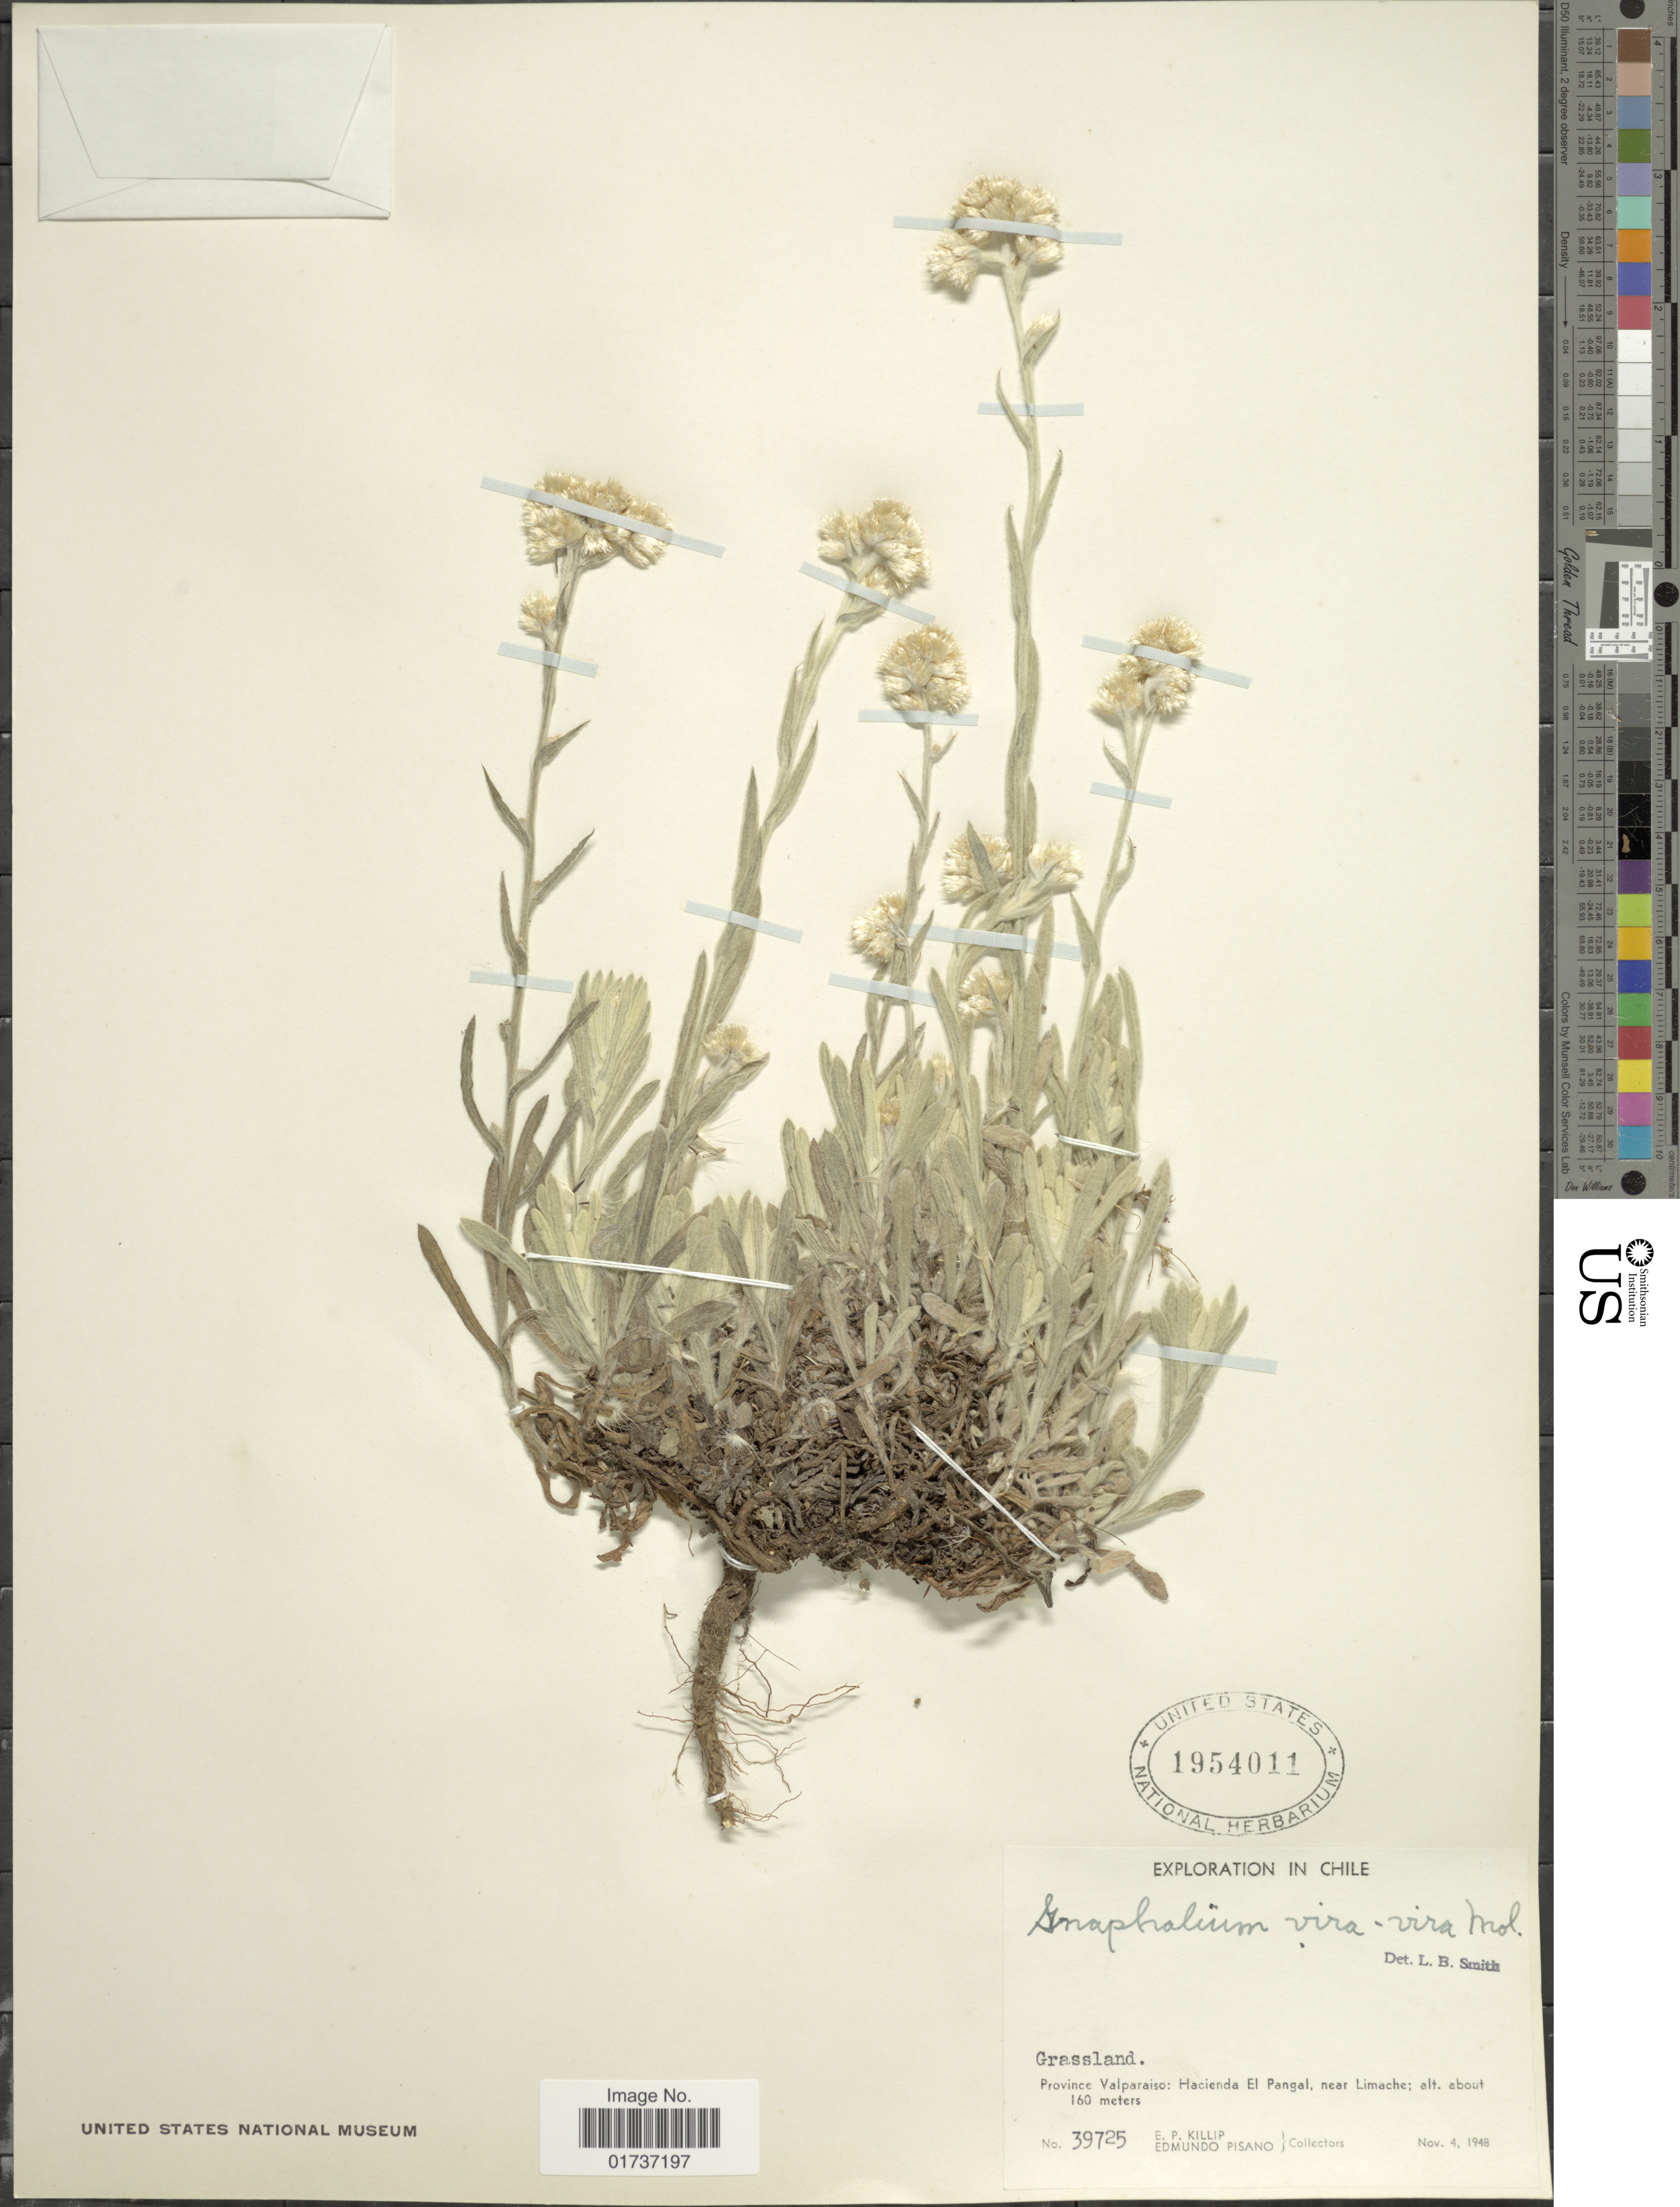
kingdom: Plantae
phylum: Tracheophyta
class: Magnoliopsida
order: Asterales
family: Asteraceae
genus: Gnaphalium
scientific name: Gnaphalium vira-vira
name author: Molina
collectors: E. P. Killip & E. Pisano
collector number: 39725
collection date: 1948-11-04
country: Chile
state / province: Valparaíso (V)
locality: Hacienda El Pangal, near Limache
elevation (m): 160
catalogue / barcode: US 1954011